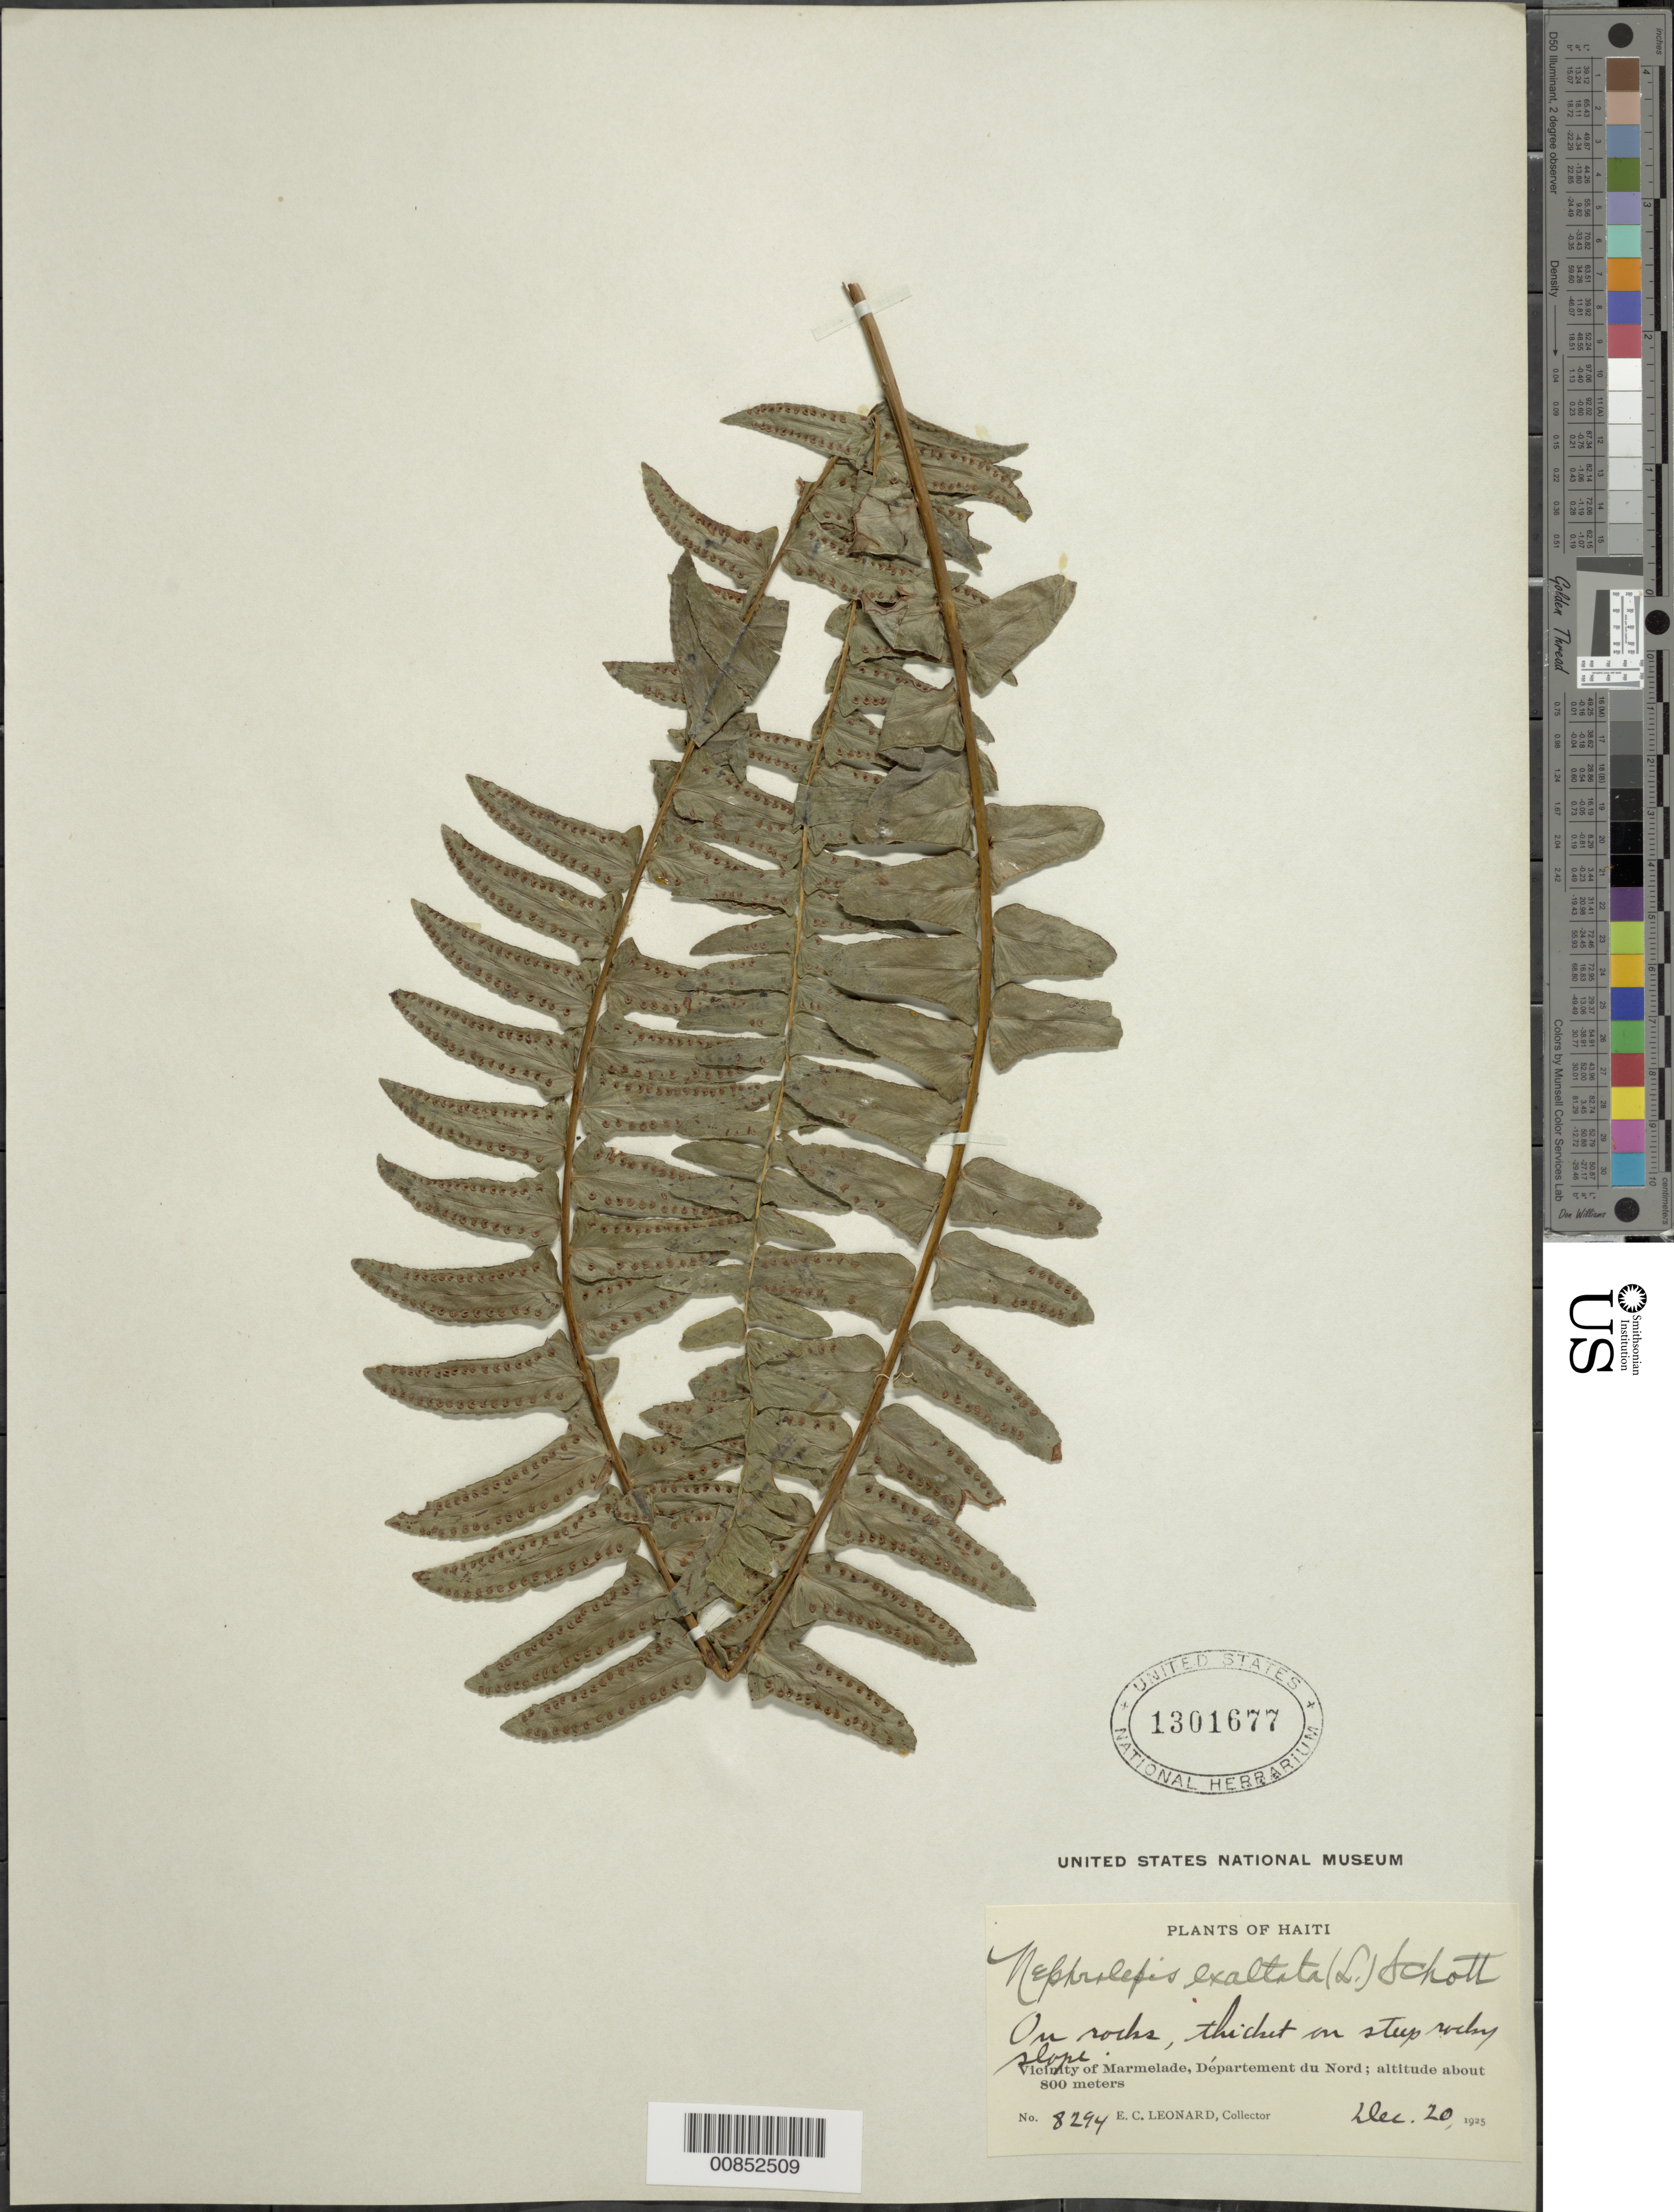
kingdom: Plantae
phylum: Tracheophyta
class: Polypodiopsida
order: Polypodiales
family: Nephrolepidaceae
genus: Nephrolepis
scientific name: Nephrolepis exaltata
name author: (L.) Schott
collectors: E. C. Leonard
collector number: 8294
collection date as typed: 20 Dec 1925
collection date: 1925-12-20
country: Haiti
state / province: Nord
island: Hispaniola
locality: Marmelade vicinity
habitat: On rocks, thicket on steep rocky slope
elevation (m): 800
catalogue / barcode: US 1301677